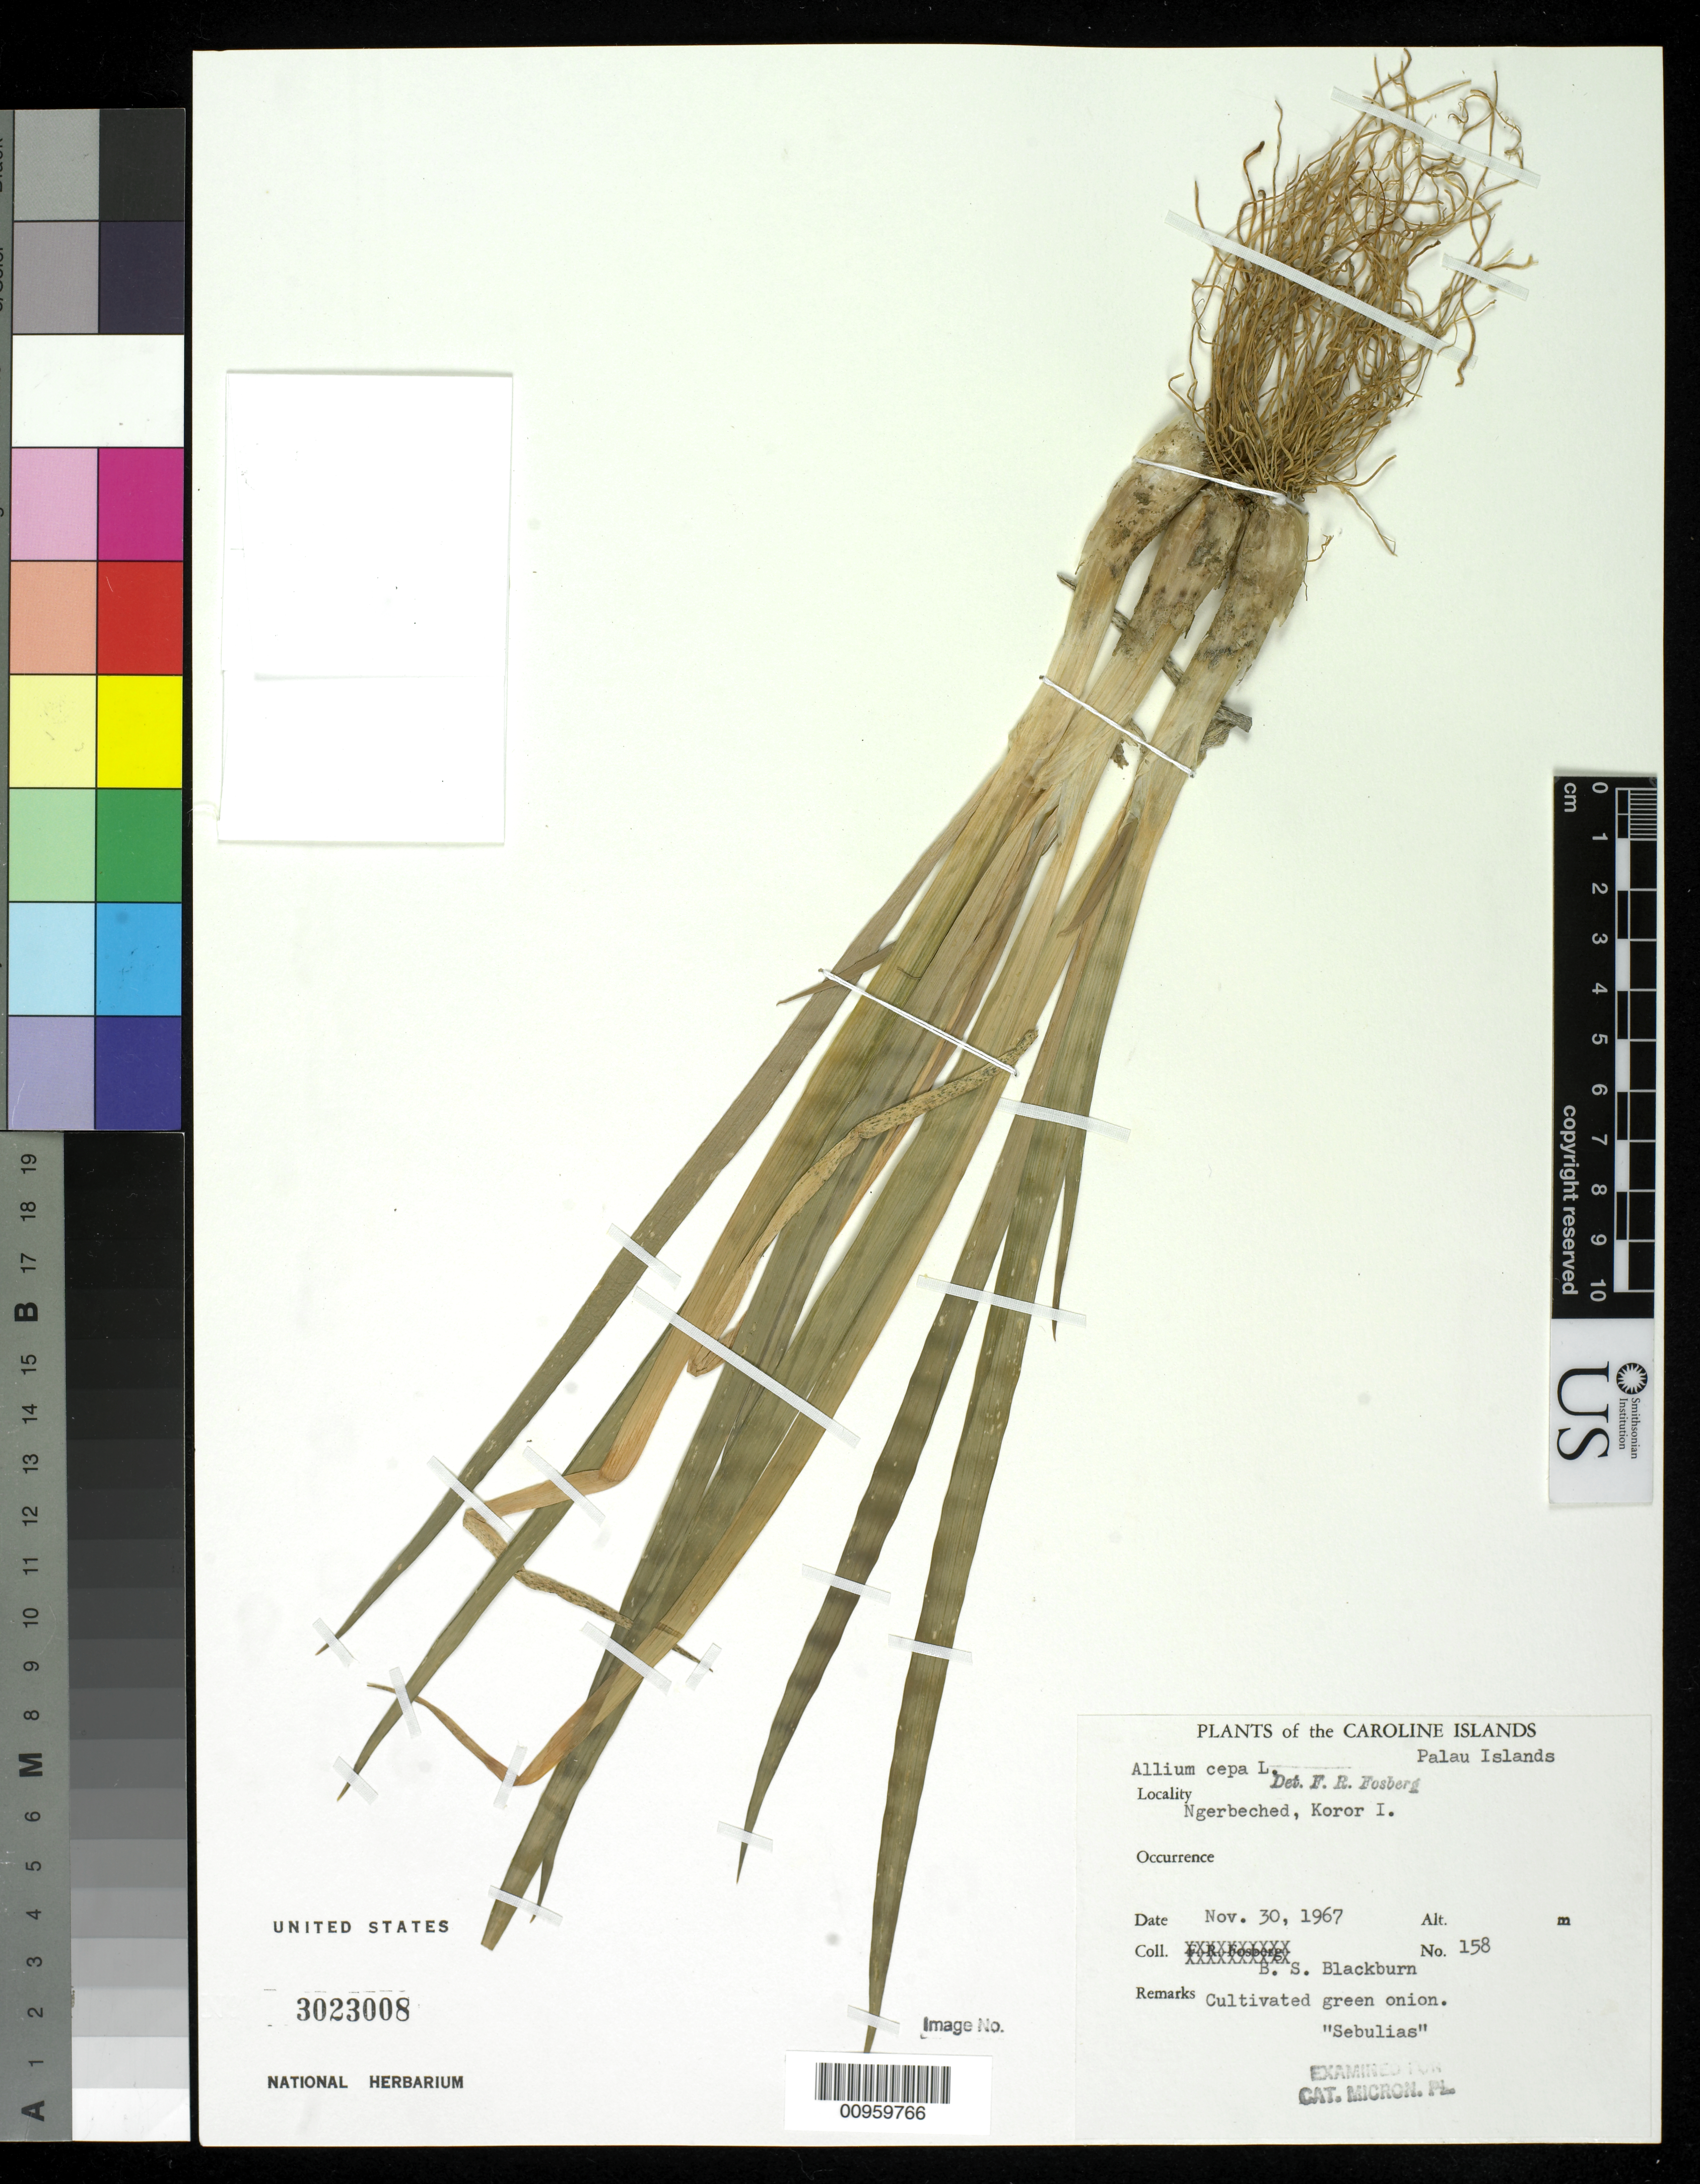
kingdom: Plantae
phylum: Tracheophyta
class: Liliopsida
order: Asparagales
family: Amaryllidaceae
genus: Allium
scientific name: Allium cepa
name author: L.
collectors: B. S. Blackburn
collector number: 158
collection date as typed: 30 Nov 1967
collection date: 1967-11-30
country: Palau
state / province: Koror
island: Oreor (Koror)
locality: Ngerbeched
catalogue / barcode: US 3023008